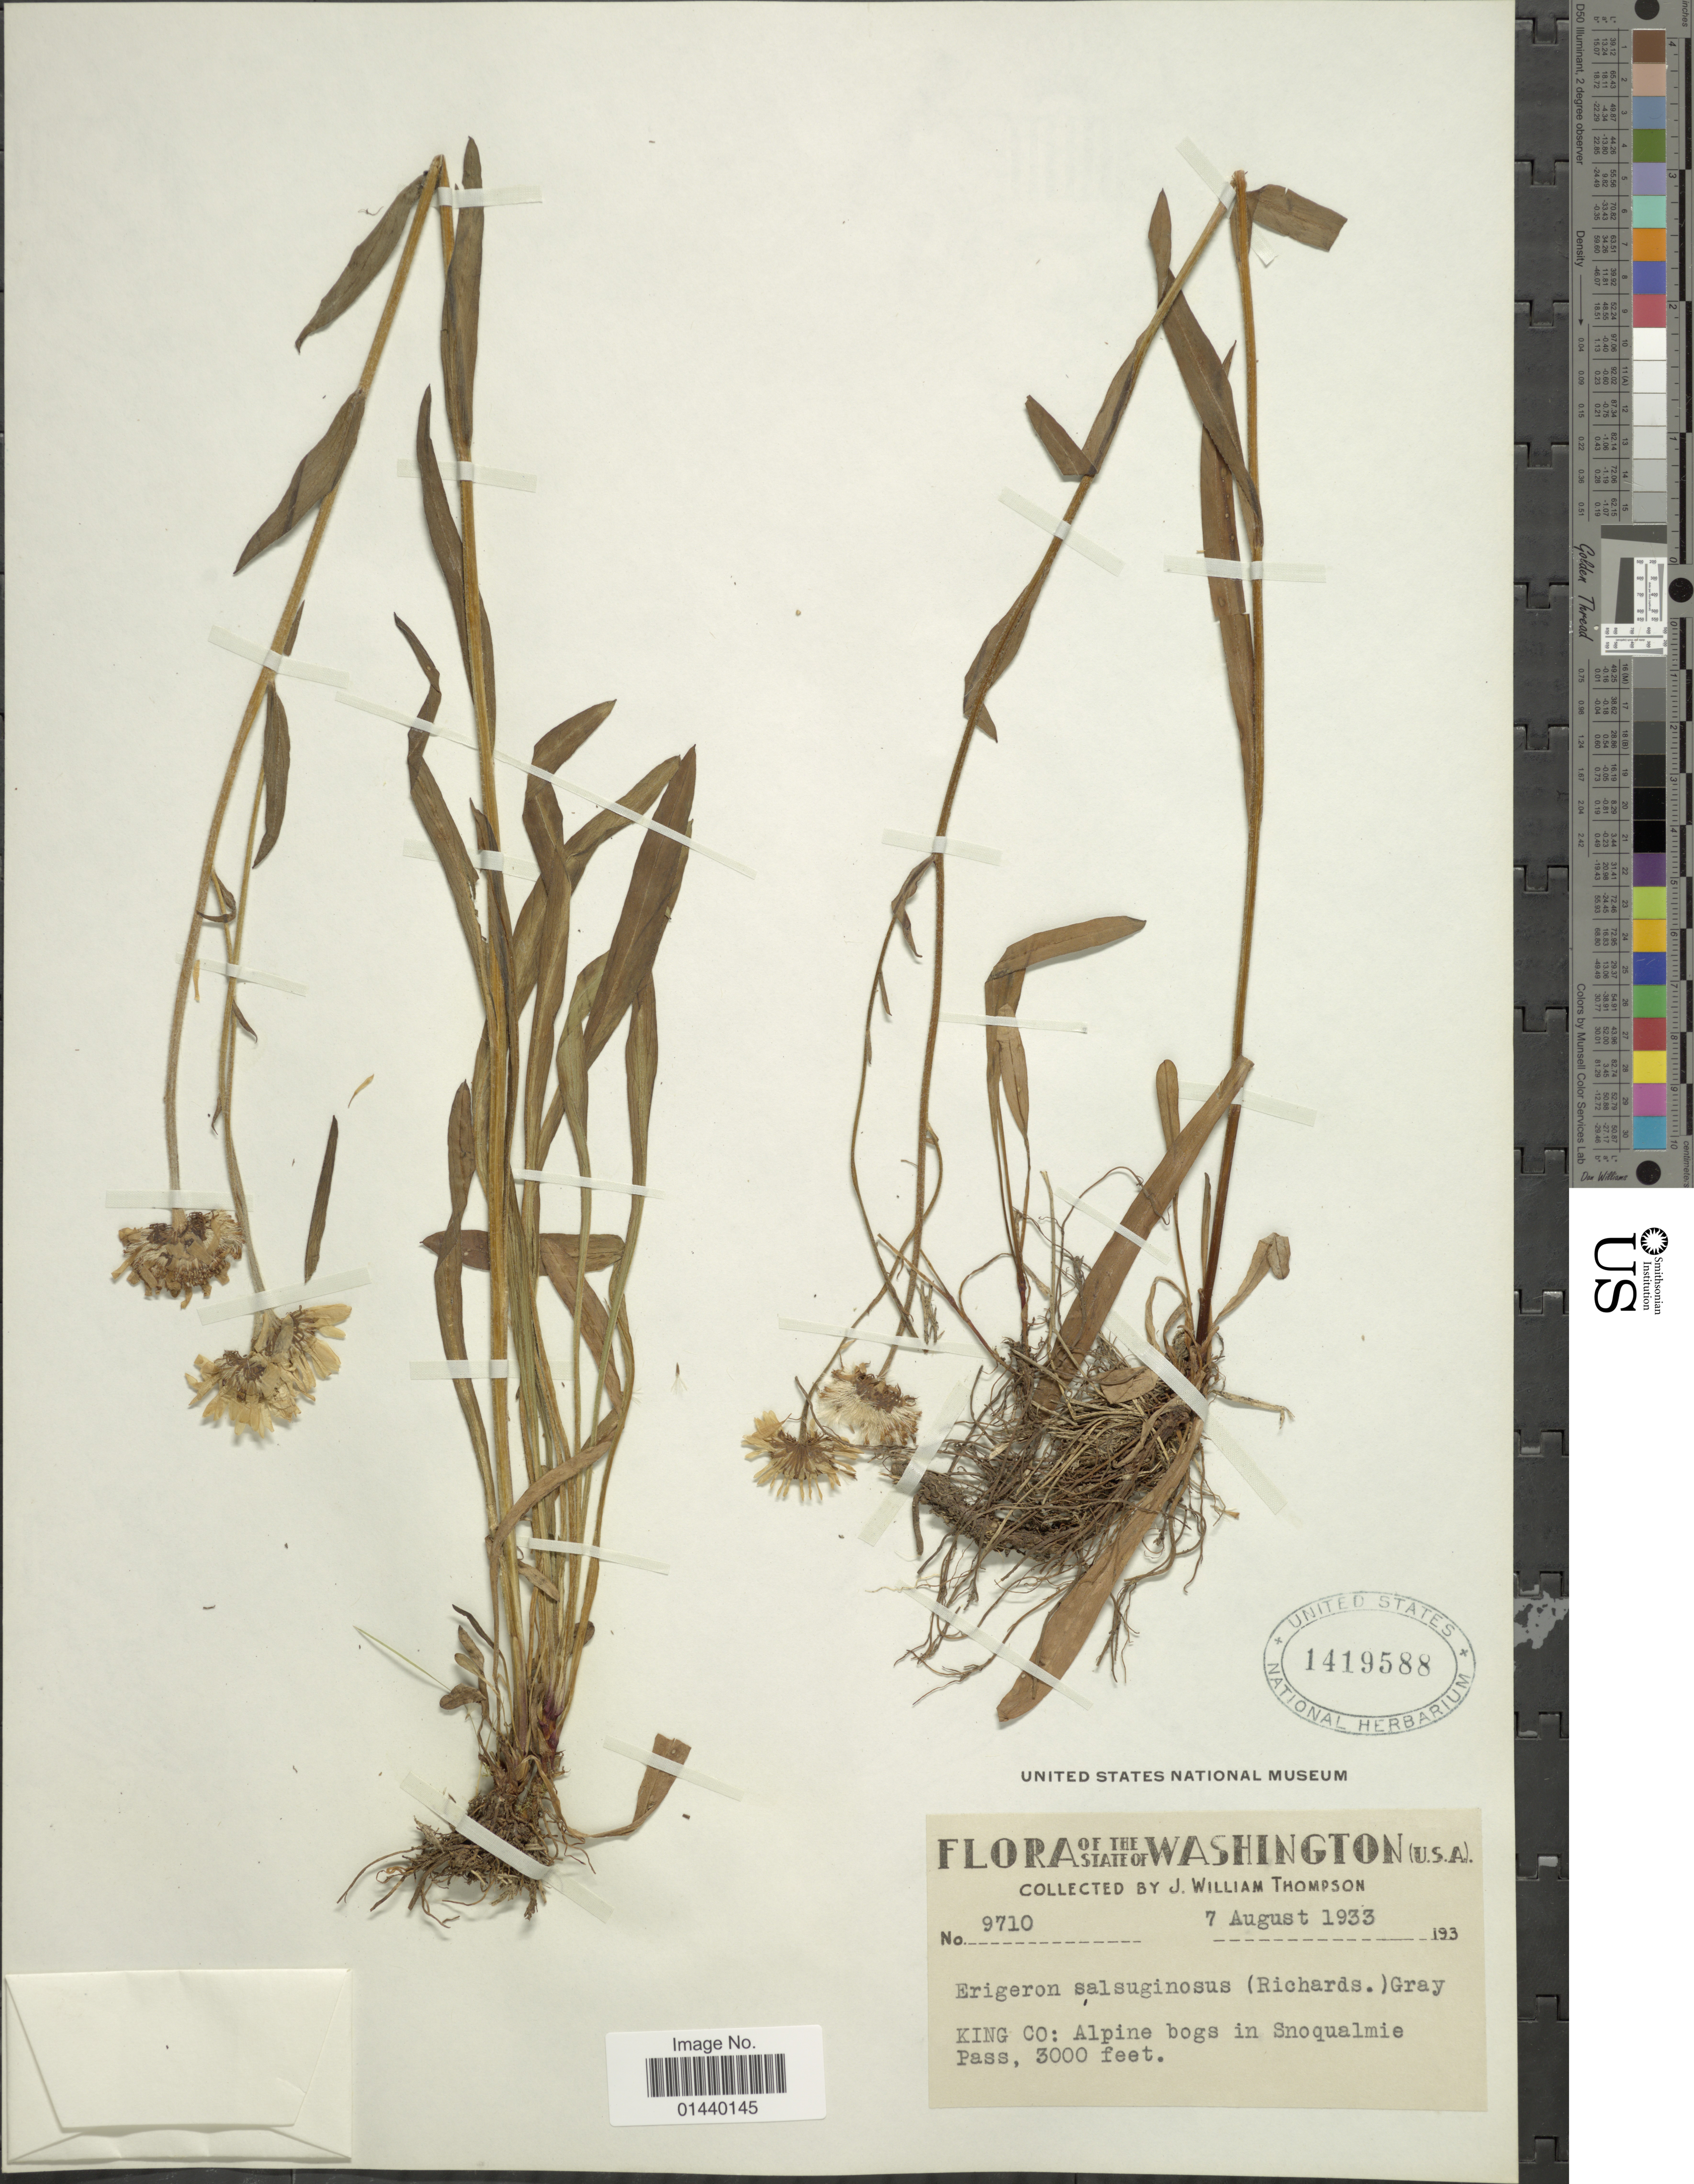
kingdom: Plantae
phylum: Tracheophyta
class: Magnoliopsida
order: Asterales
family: Asteraceae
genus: Erigeron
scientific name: Erigeron salsuginosus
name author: (Richardson ex R. Br.) A. Gray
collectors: J. W. Thompson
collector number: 9710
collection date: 1933-08-07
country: United States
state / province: Washington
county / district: King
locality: King Co: Alpine bogs in Snoqualmie Pass.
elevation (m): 914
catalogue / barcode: US 1419588